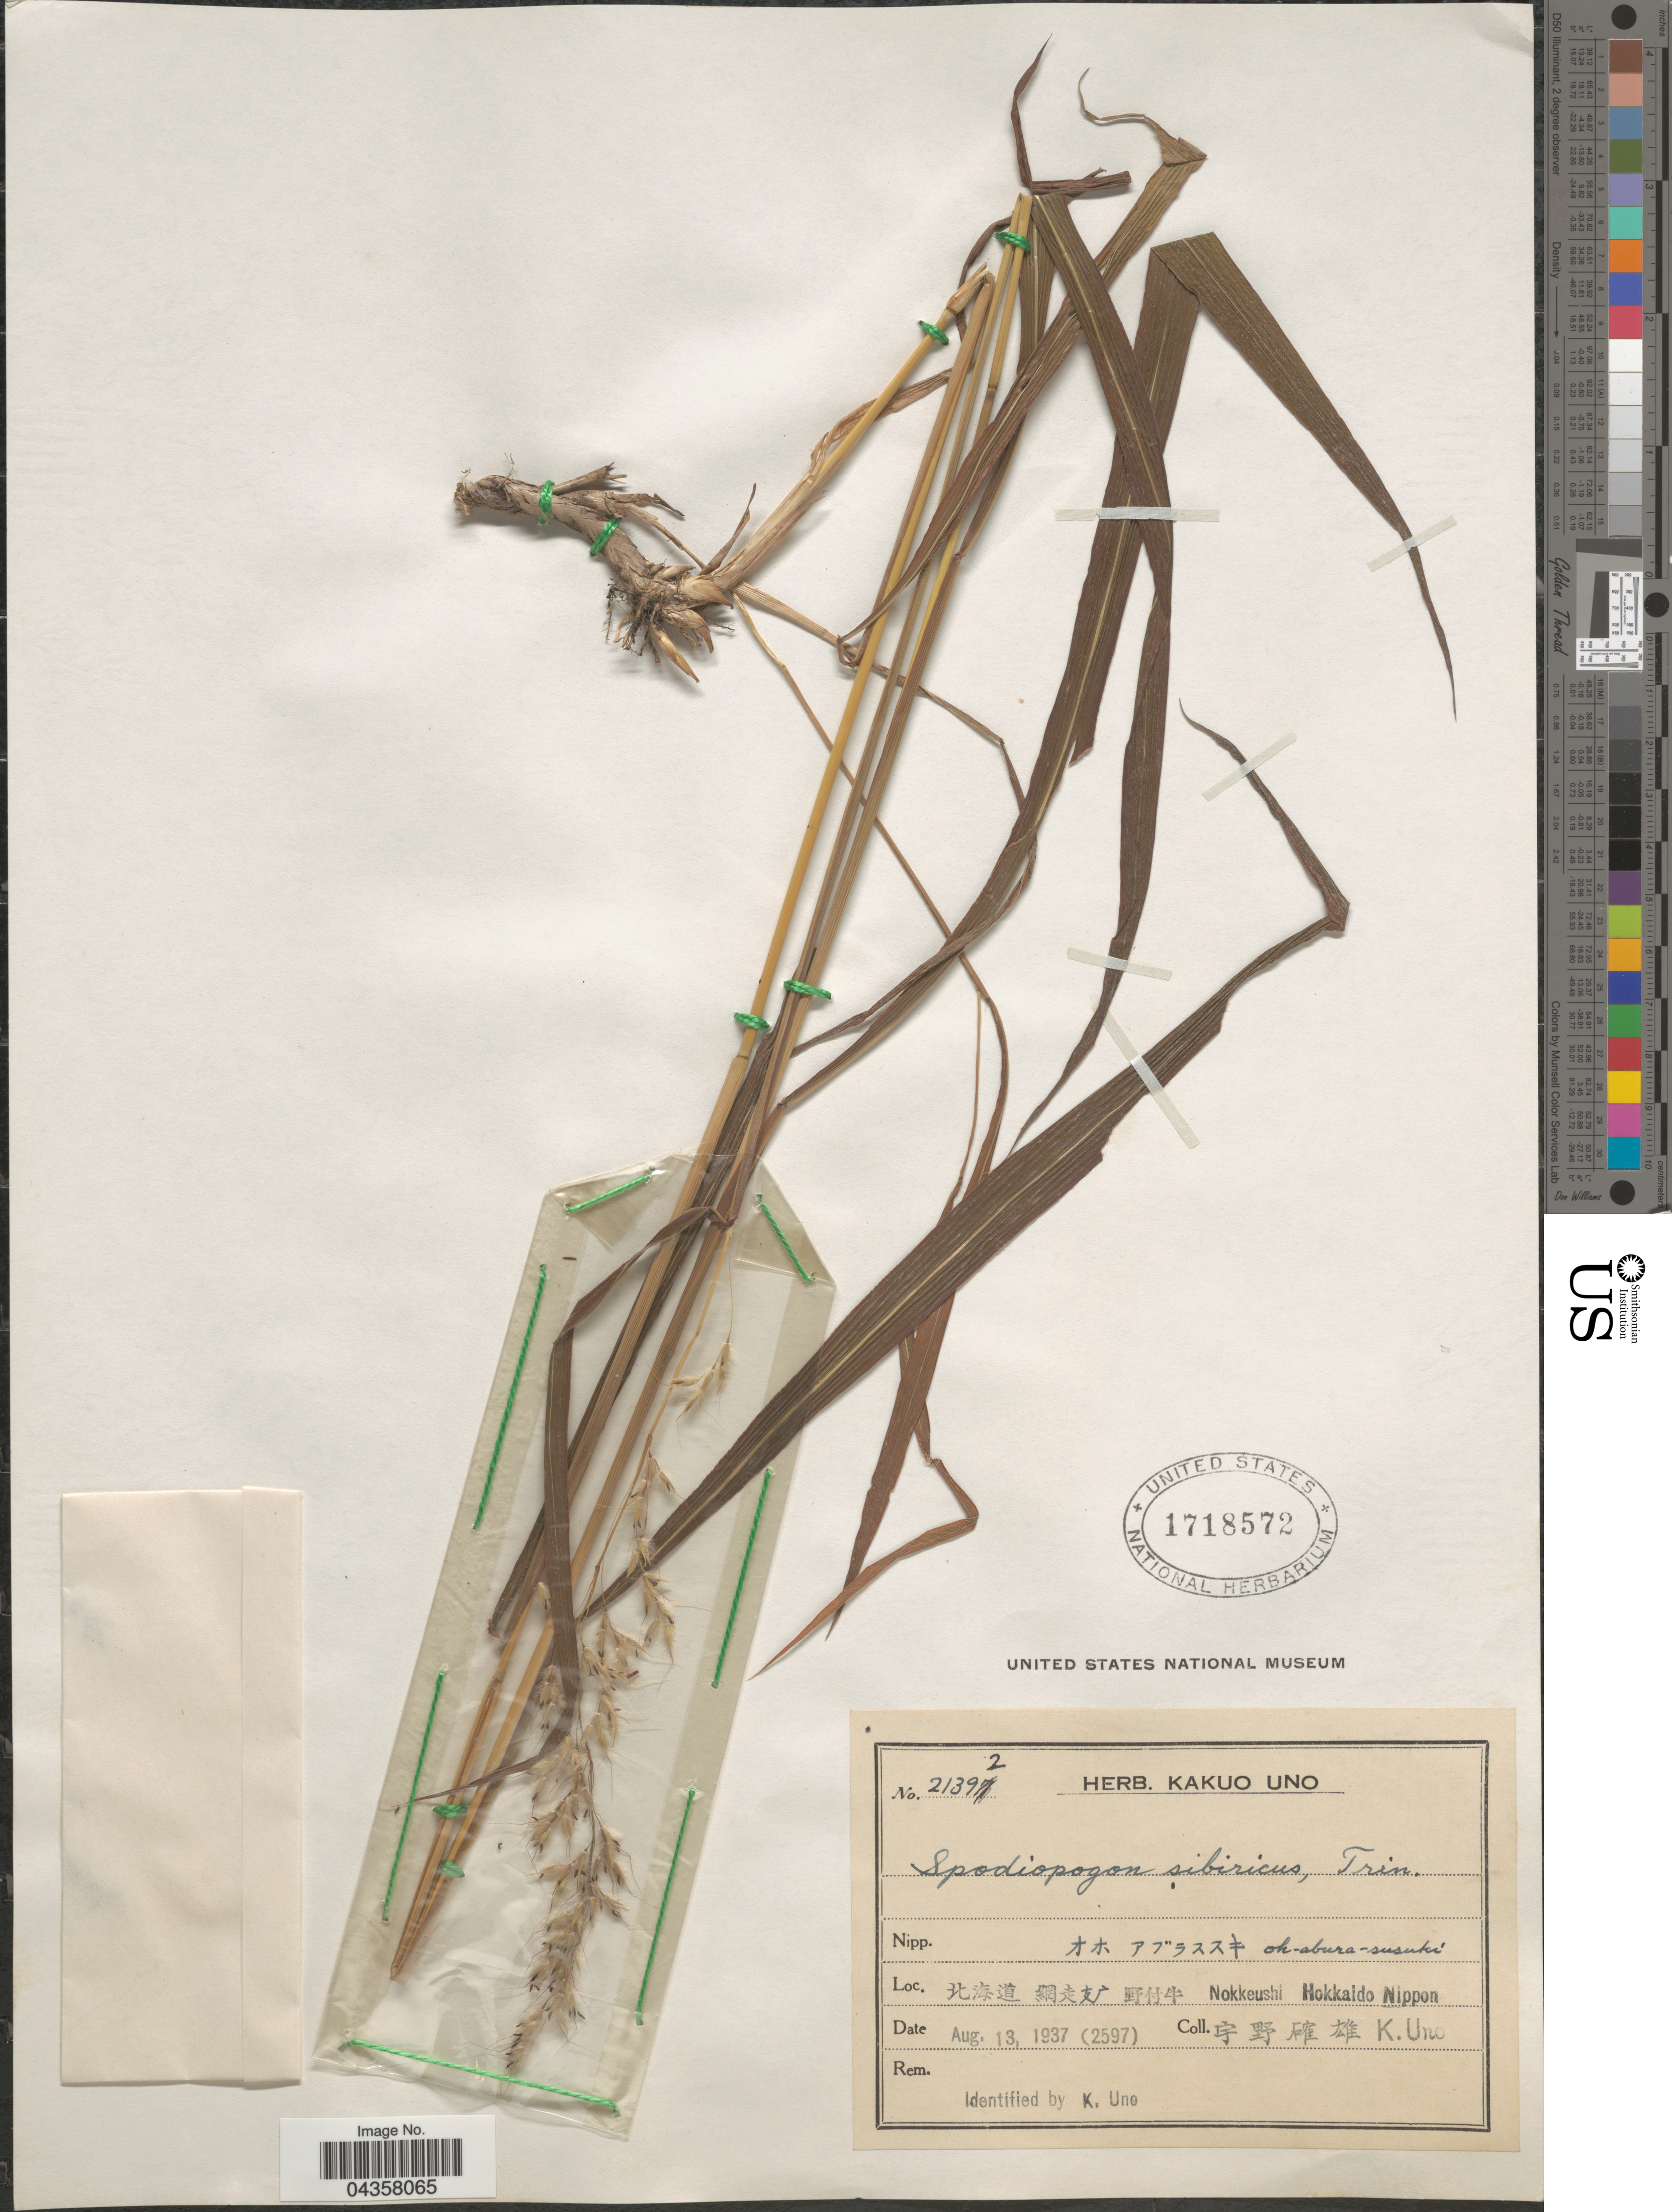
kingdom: Plantae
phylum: Tracheophyta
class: Liliopsida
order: Poales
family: Poaceae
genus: Spodiopogon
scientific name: Spodiopogon sibiricus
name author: Trin.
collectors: K. Uno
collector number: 2597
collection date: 1937-08-13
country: Japan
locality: X Nokkeushi Hokkaido Nippon.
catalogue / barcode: US 1718572